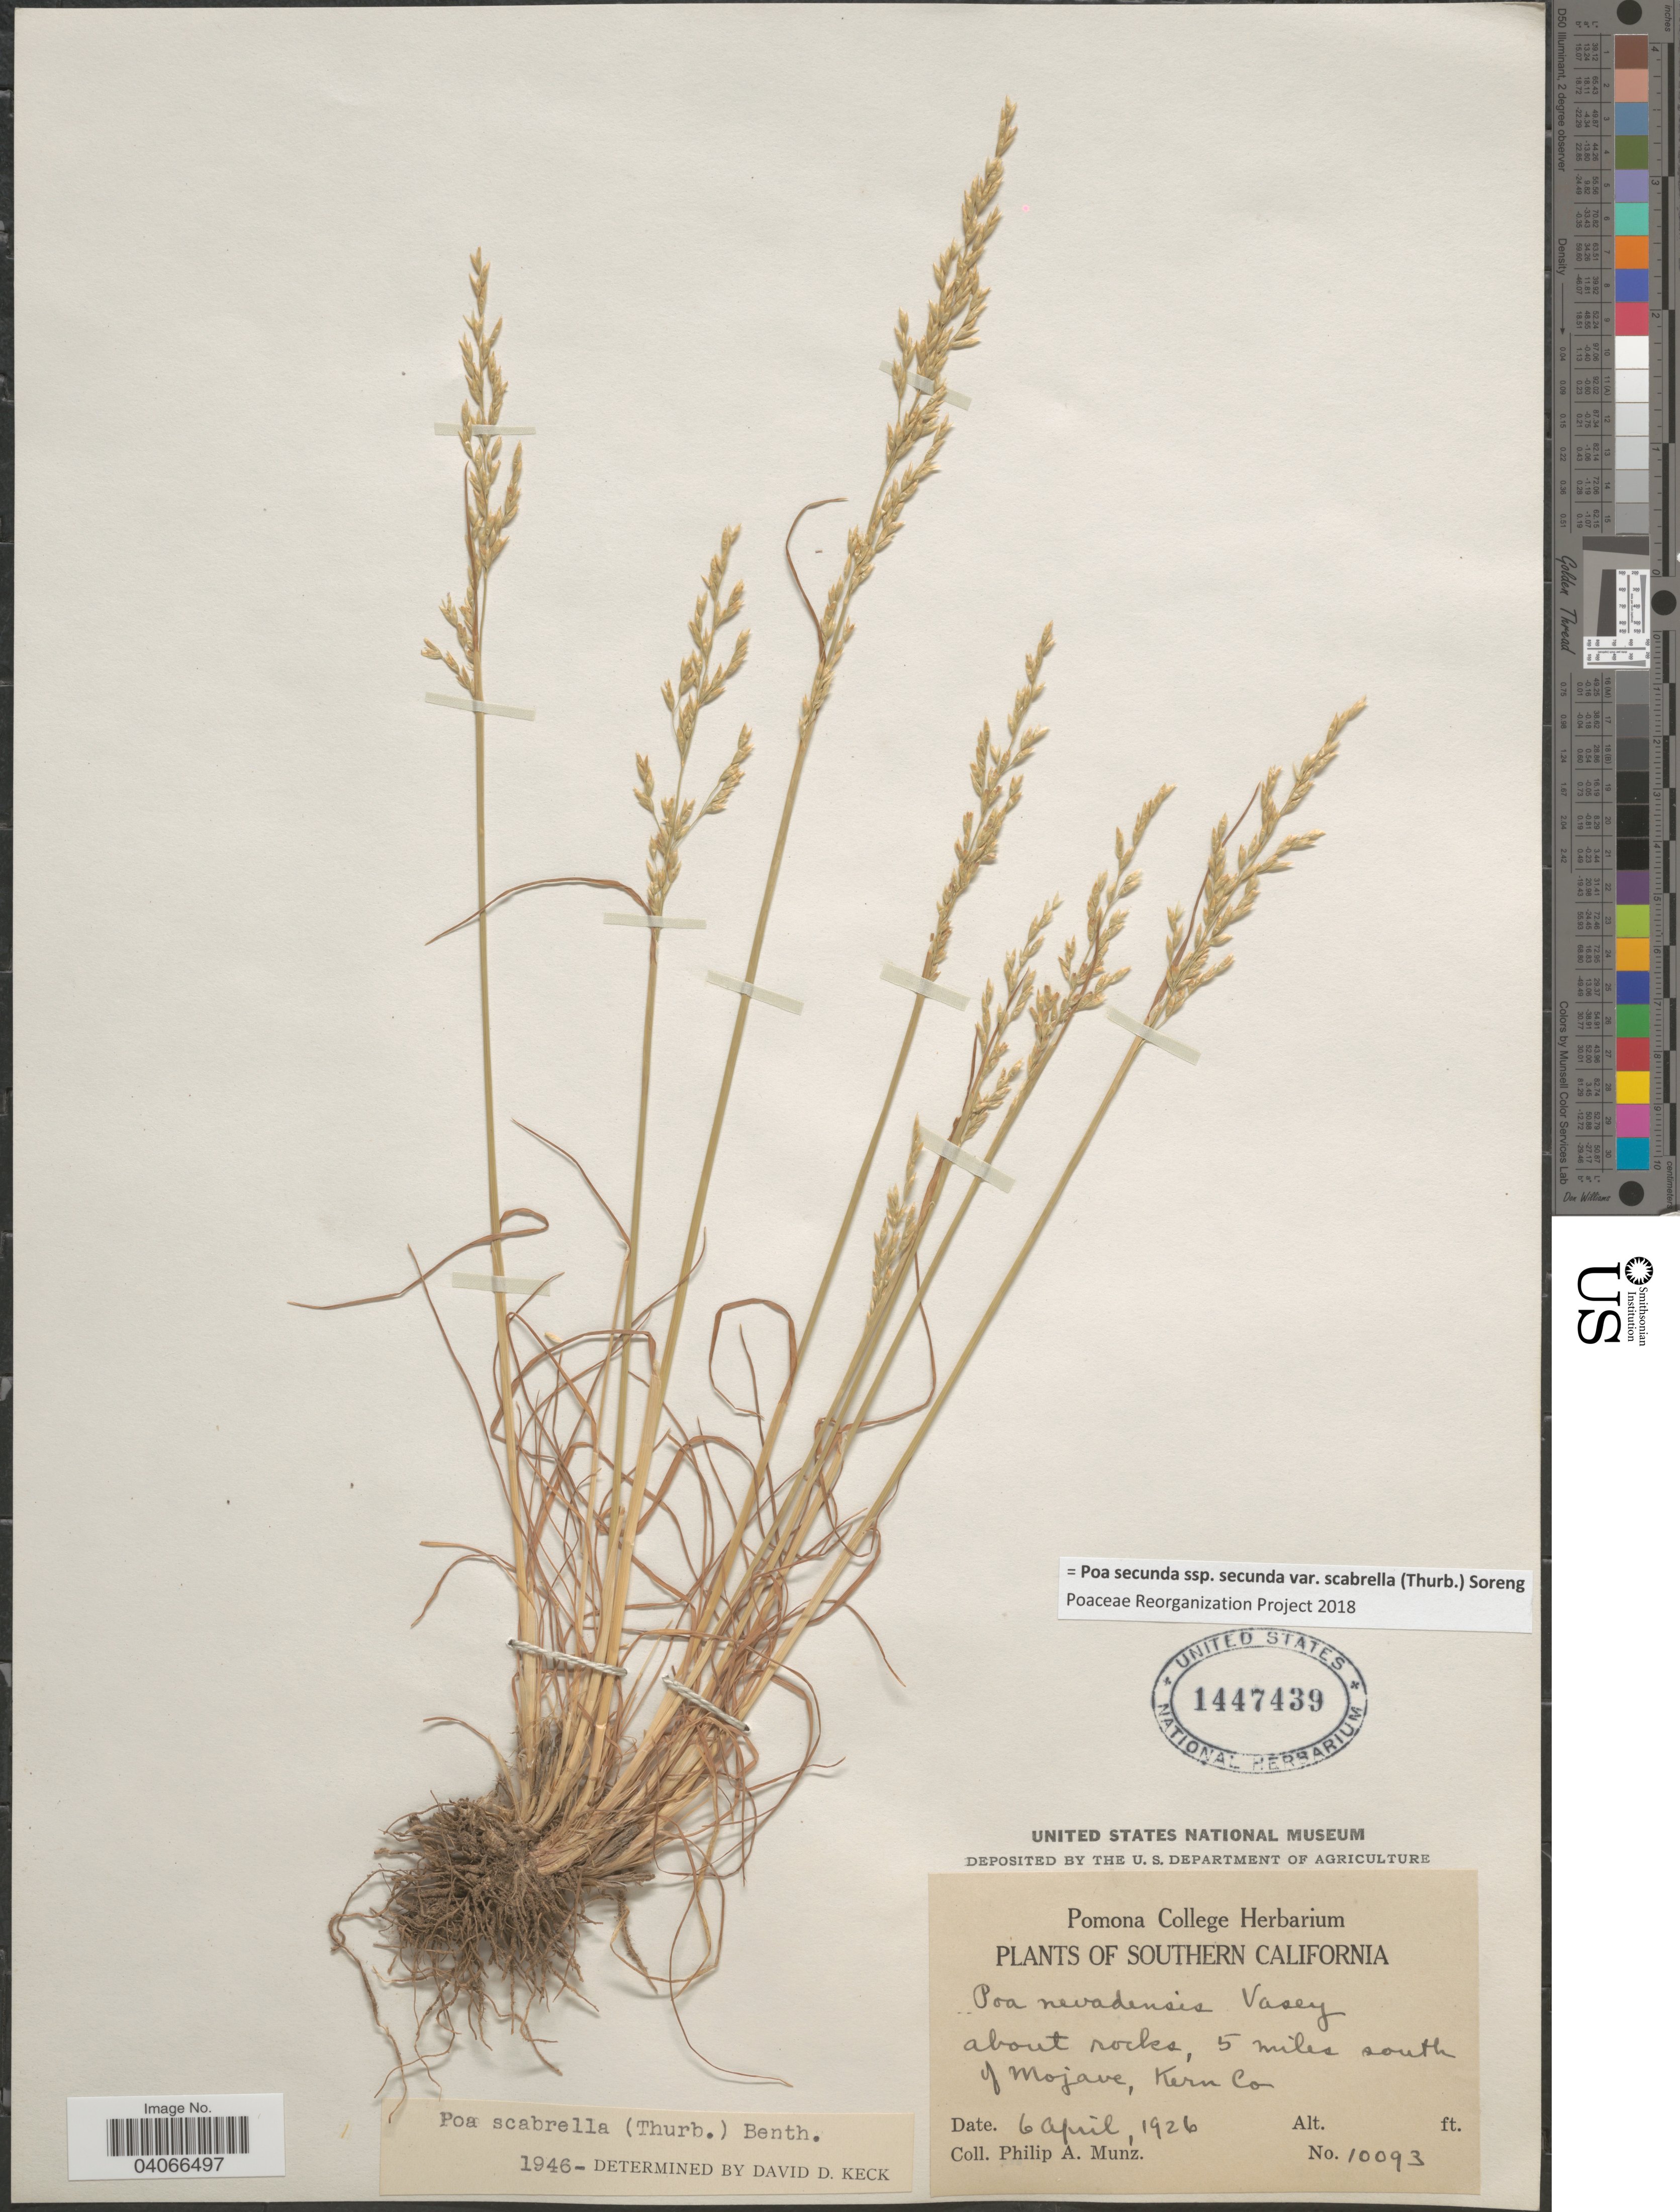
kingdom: Plantae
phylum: Tracheophyta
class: Liliopsida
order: Poales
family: Poaceae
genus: Poa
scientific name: Poa secunda subsp. secunda var. scabrella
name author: (Thurb.) Soreng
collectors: P. A. Munz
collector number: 10093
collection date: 1926-04-06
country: United States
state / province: California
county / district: Kern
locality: Southern California. About rocks, 5 miles south of Mojave, Kern Co.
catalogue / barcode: US 1447439